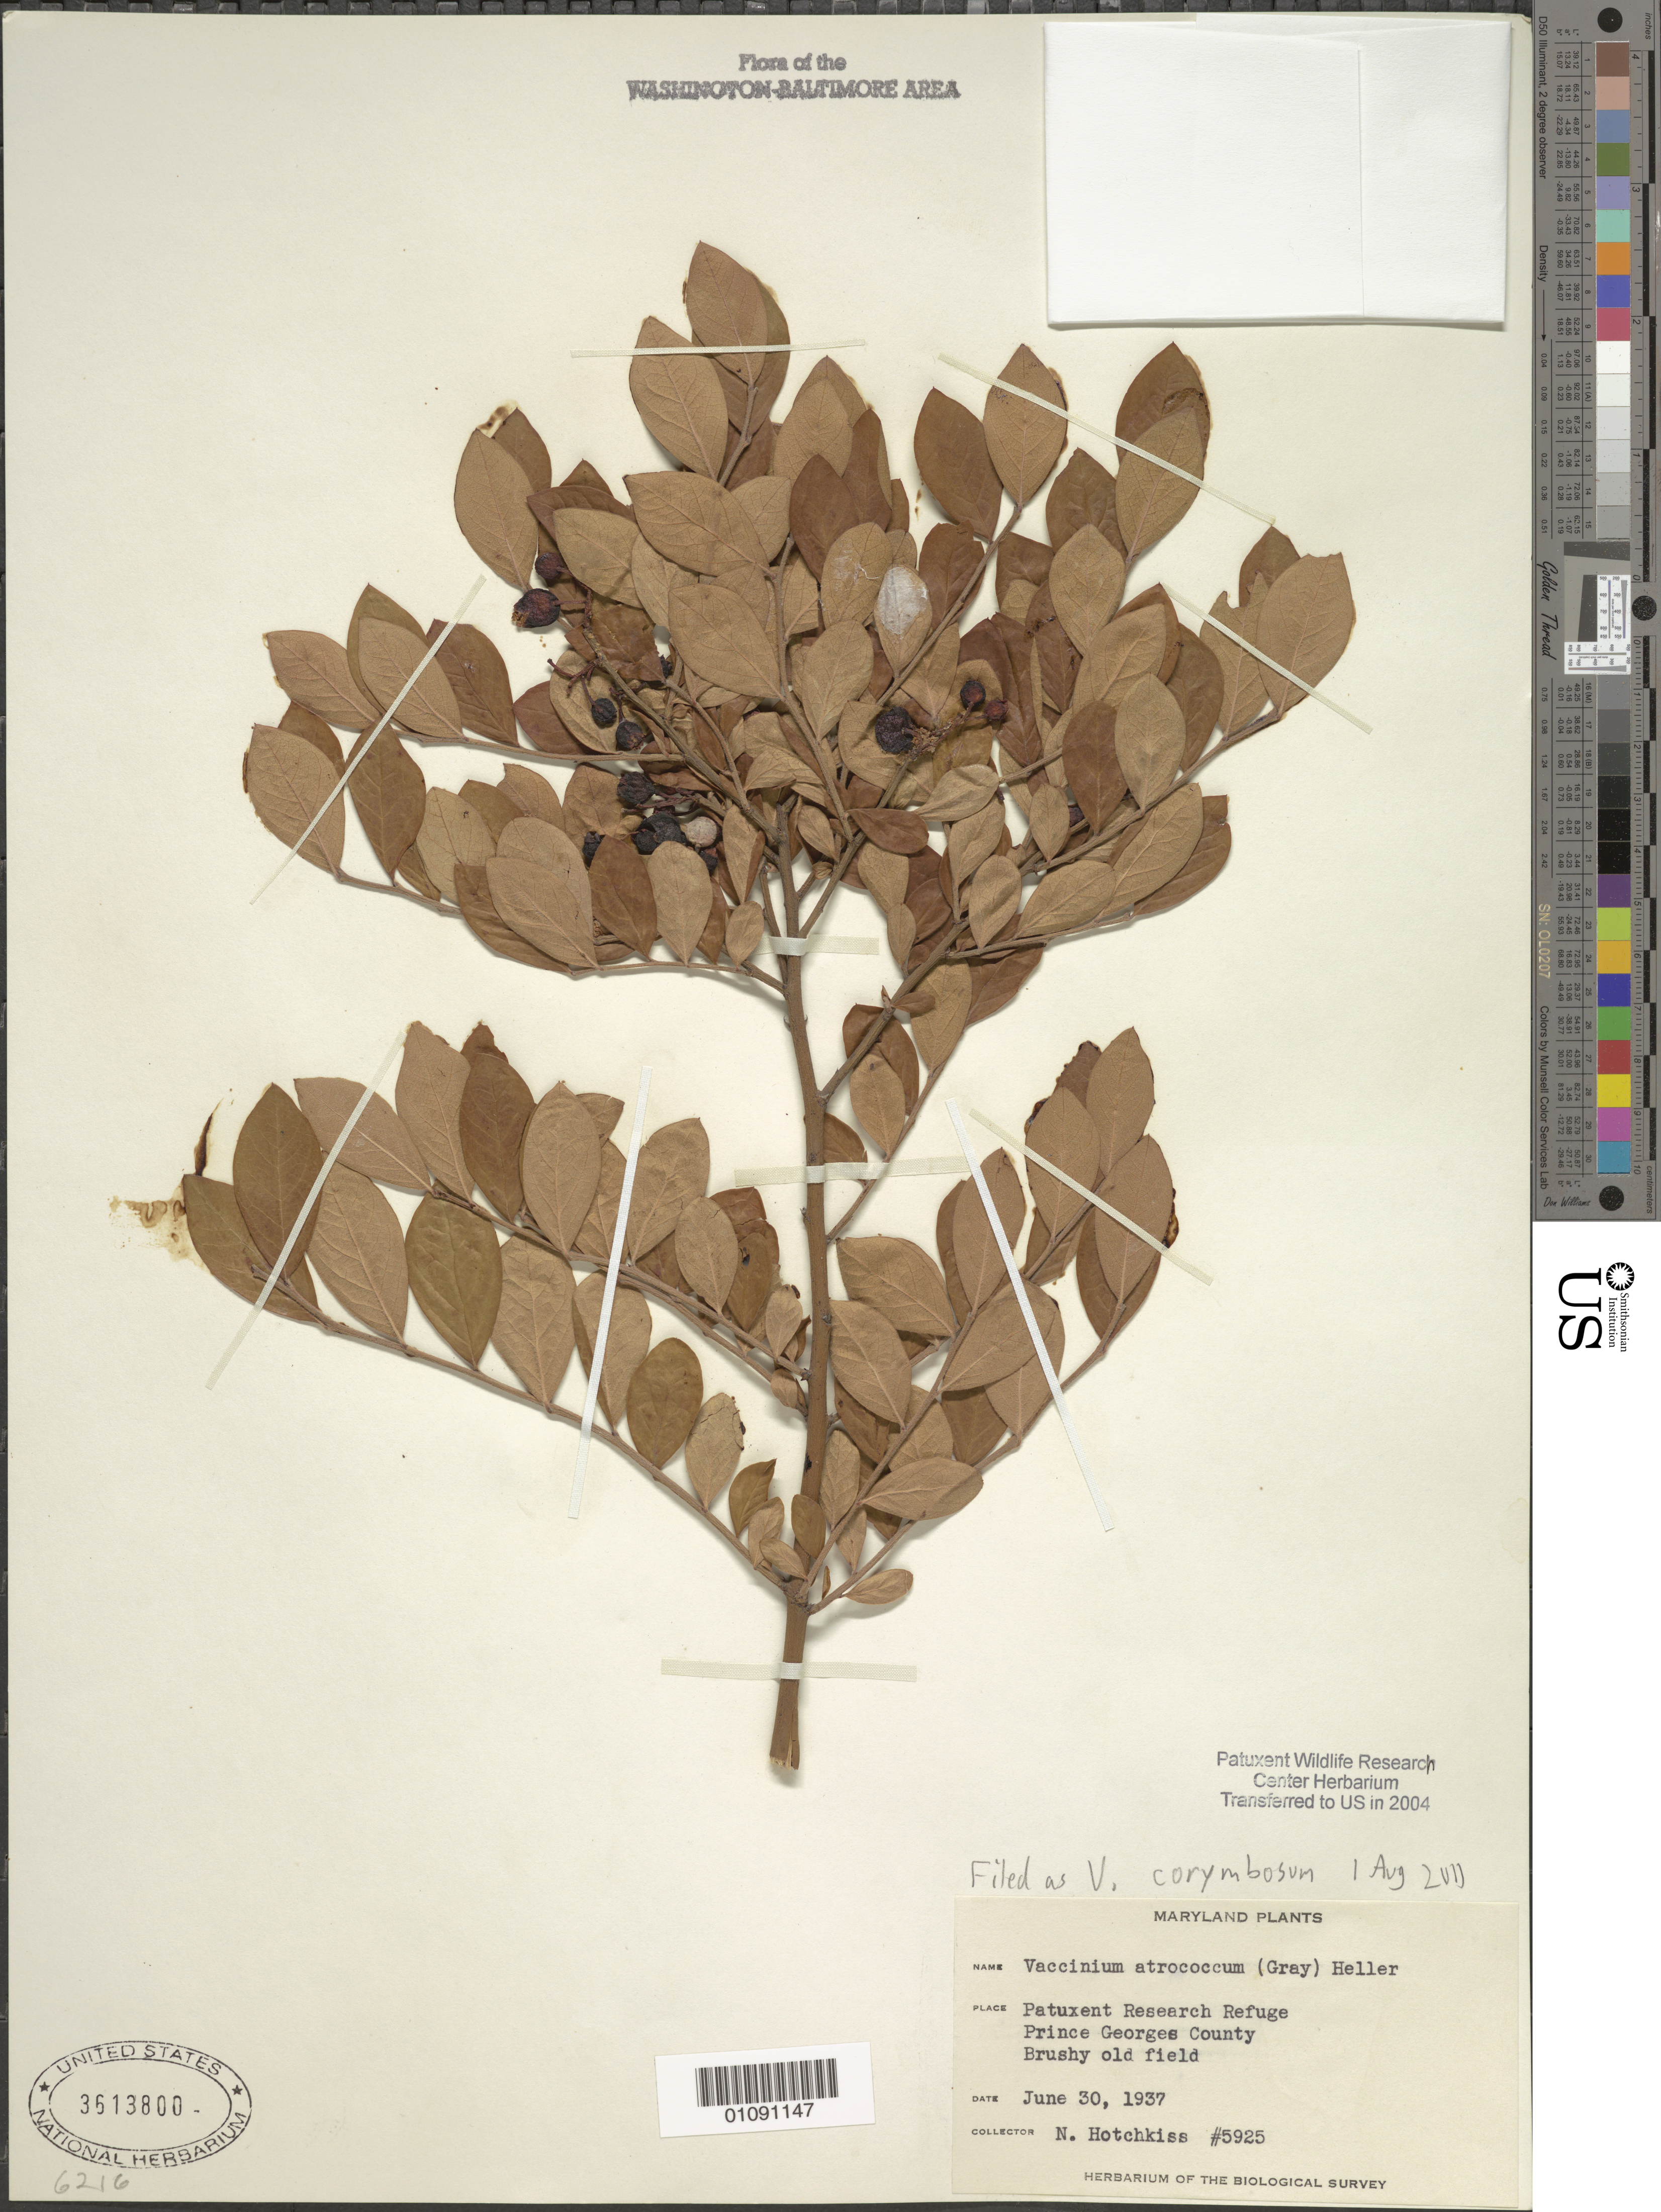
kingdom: Plantae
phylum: Tracheophyta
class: Magnoliopsida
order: Ericales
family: Ericaceae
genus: Vaccinium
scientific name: Vaccinium corymbosum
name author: L.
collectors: N. Hotchkiss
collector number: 5925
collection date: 1937-06-30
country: United States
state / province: Maryland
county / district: Prince George's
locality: Patuxent Wildlife Refuge.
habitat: Brushy old field.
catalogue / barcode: US 3613800